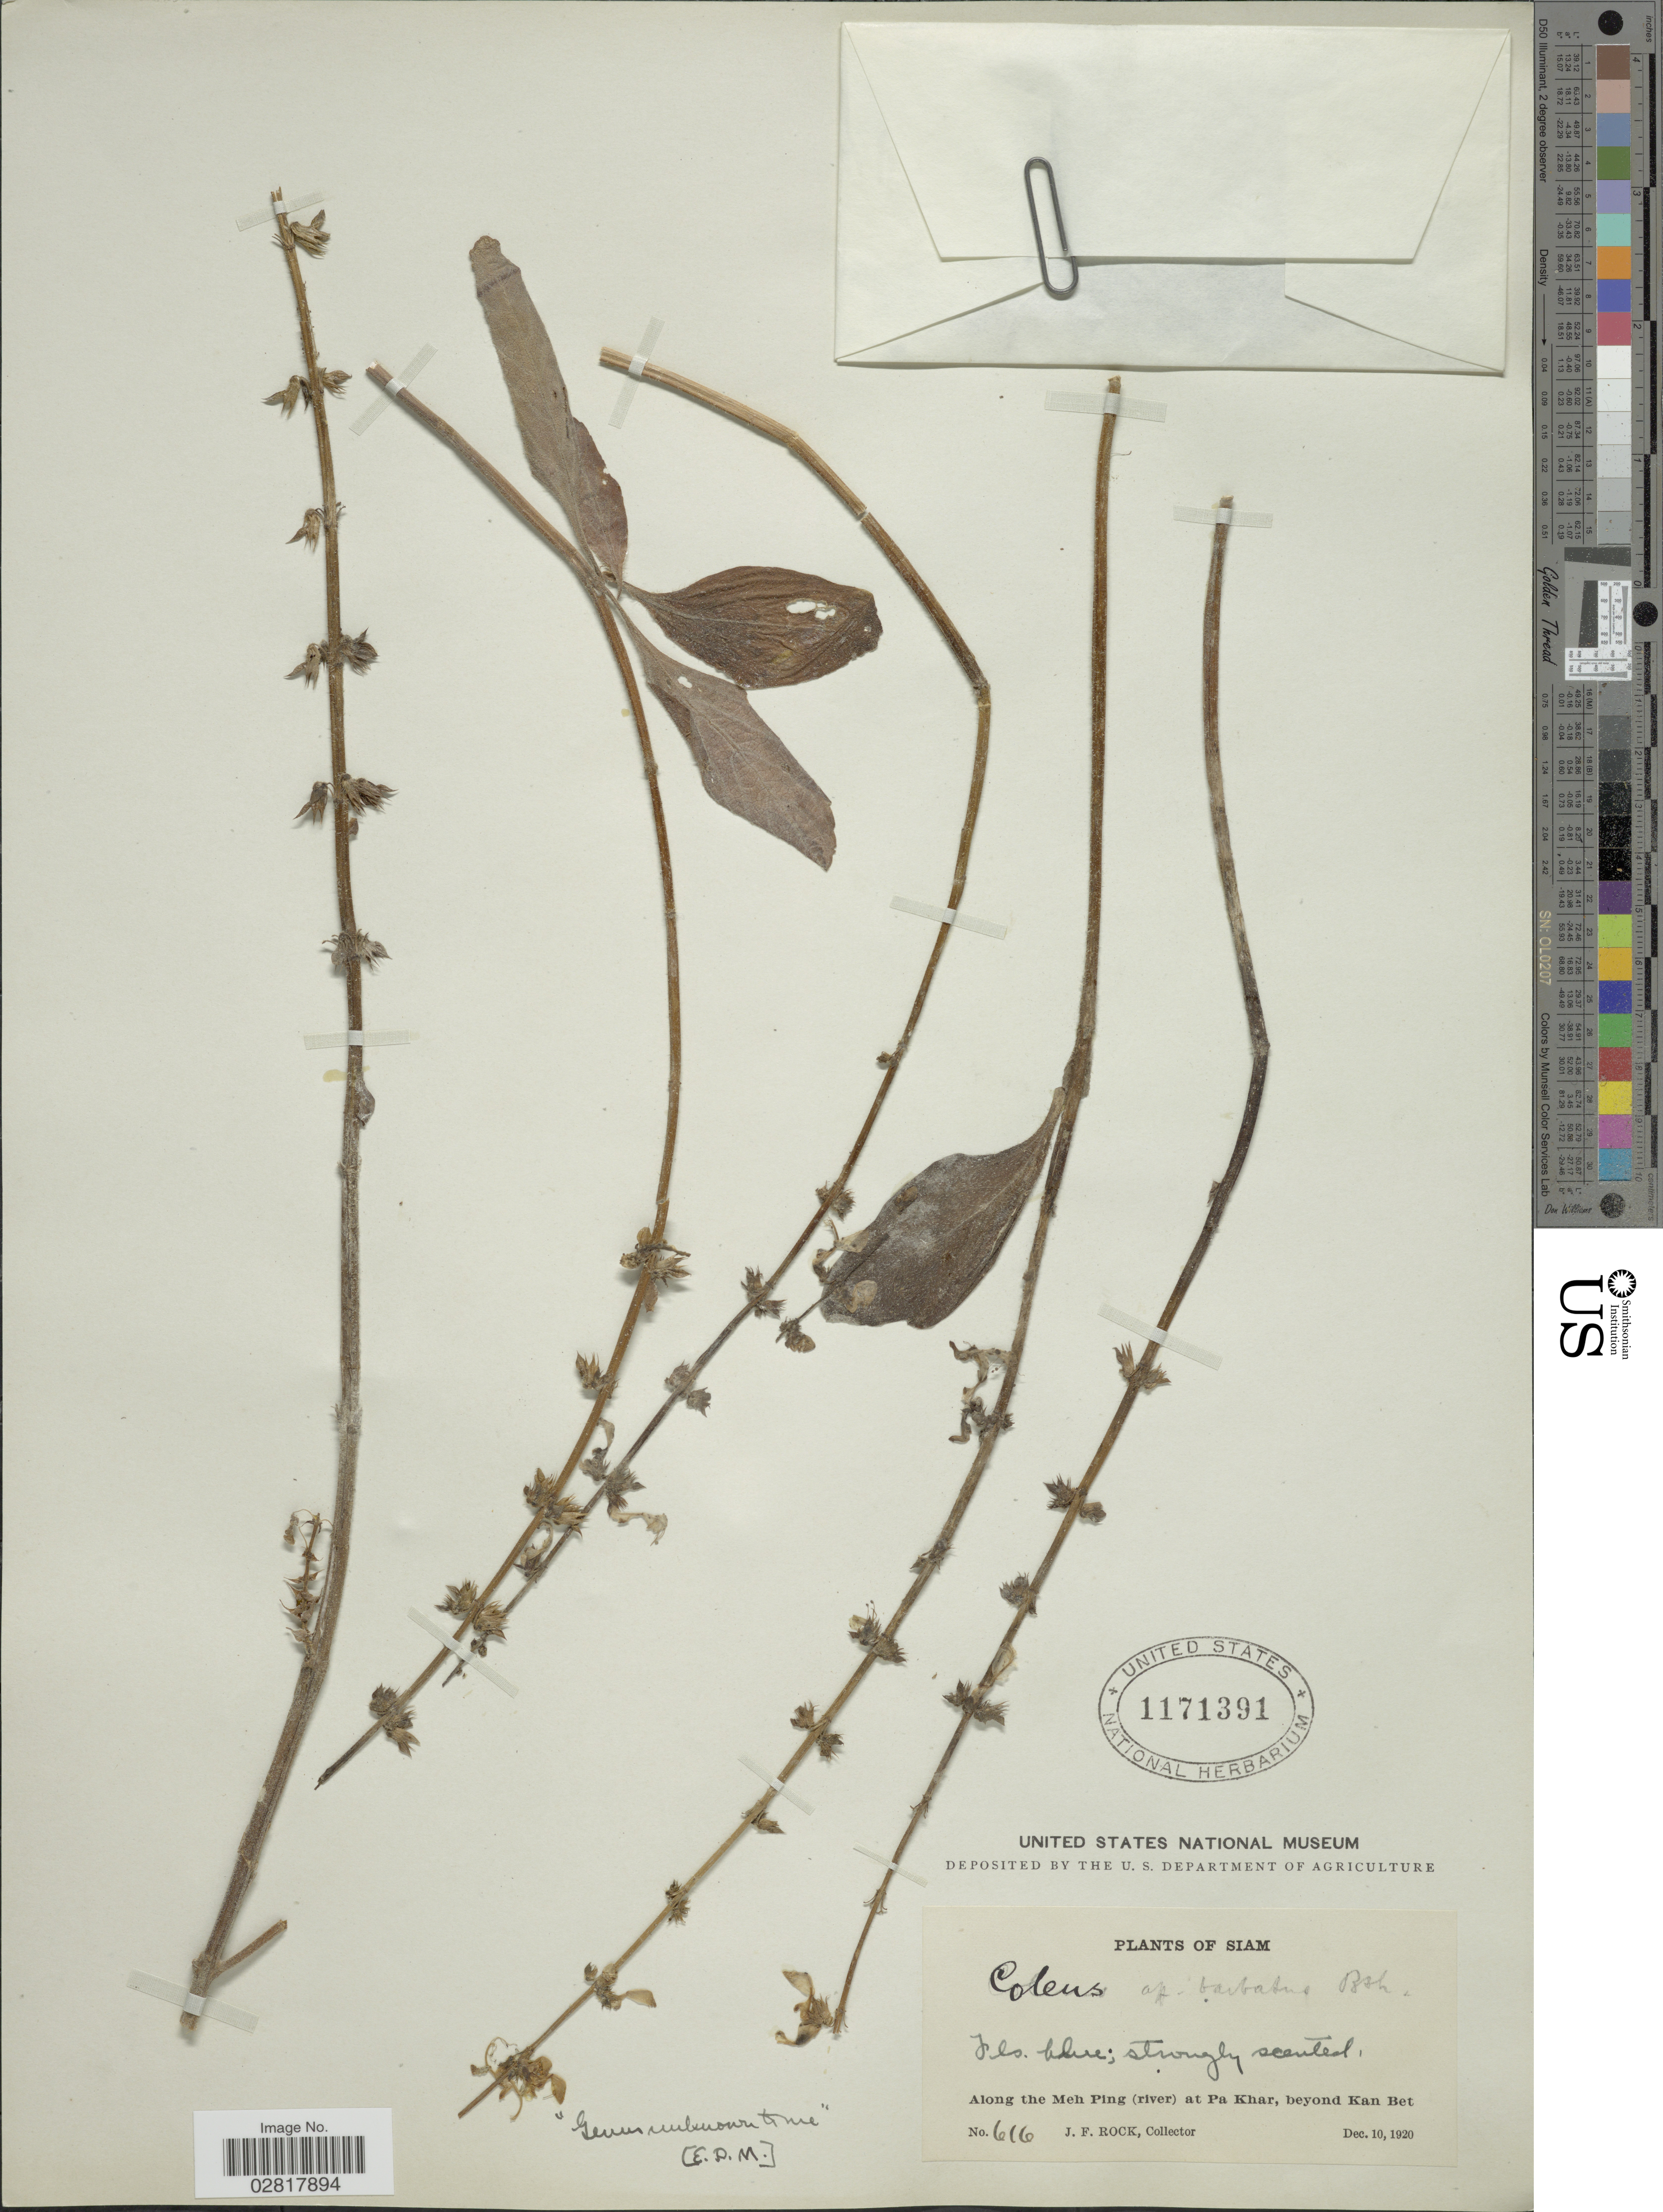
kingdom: Plantae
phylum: Tracheophyta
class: Magnoliopsida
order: Lamiales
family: Lamiaceae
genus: Plectranthus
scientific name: Plectranthus barbatus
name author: Andrews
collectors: J. Rock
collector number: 616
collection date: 1920-12-10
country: Thailand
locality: Siam. Along the Meh Ping (river) at Pa Khar, beyond Kan Bet.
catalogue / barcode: US 1171391